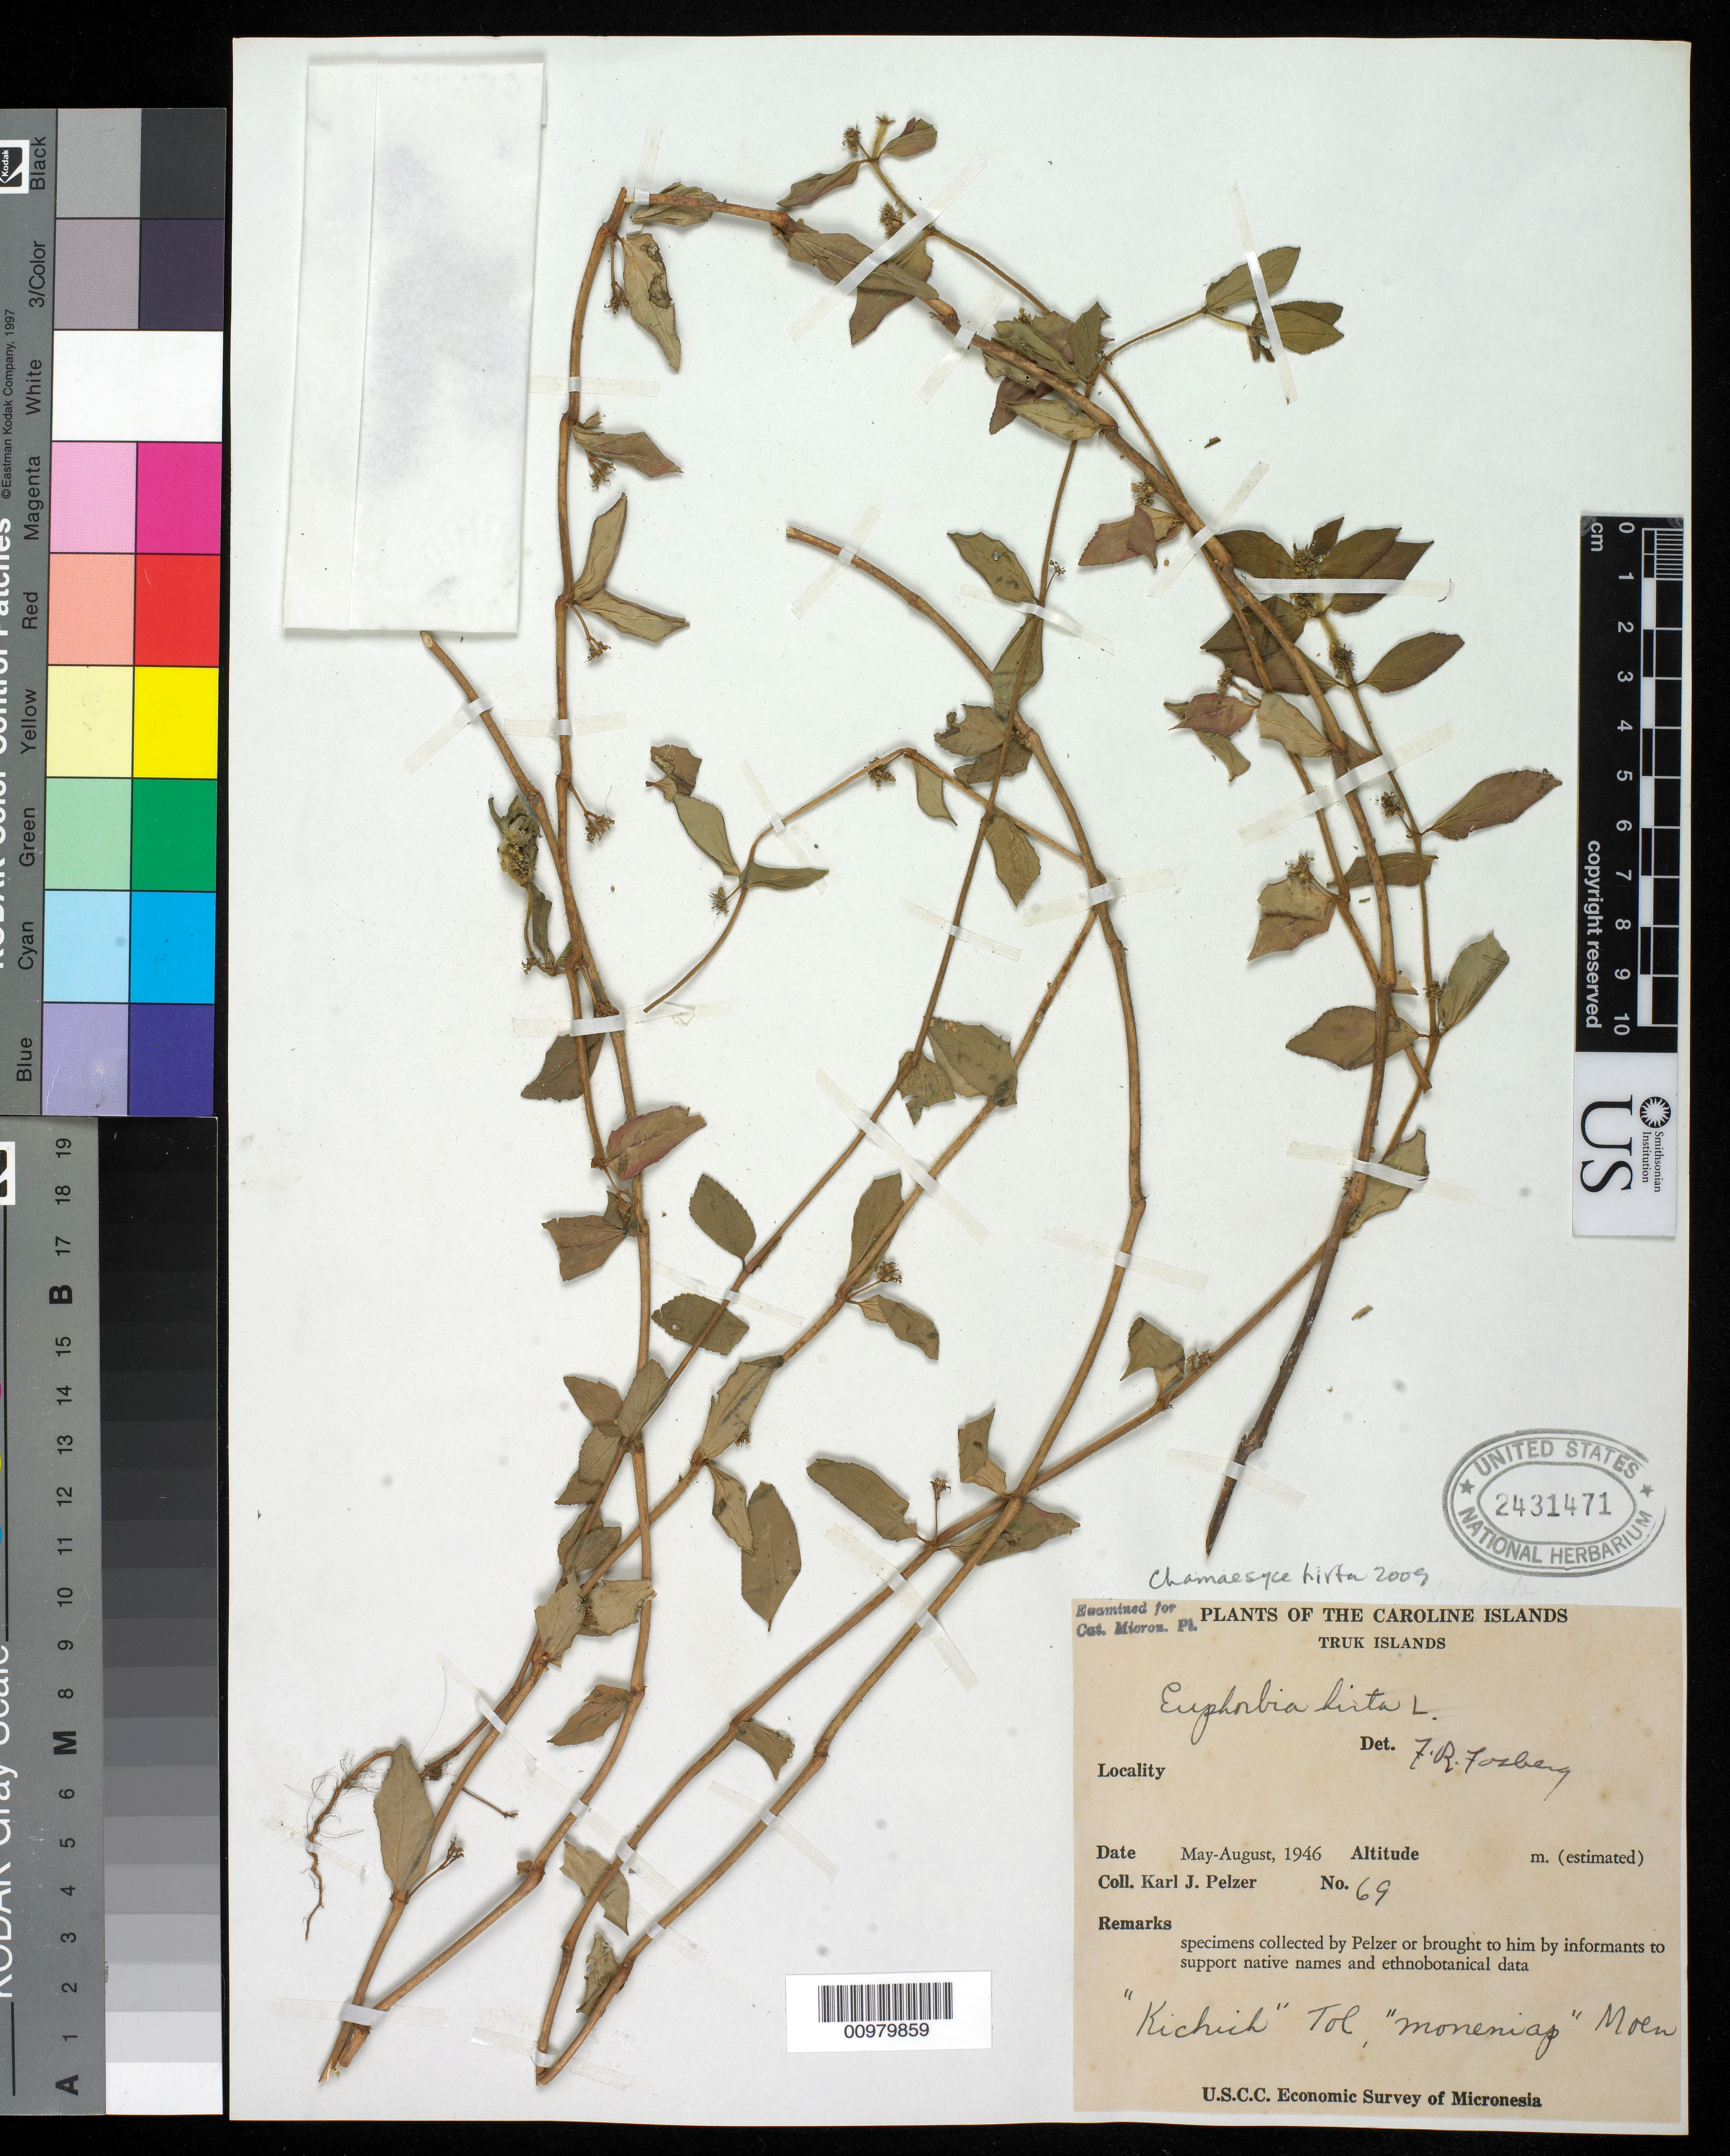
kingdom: Plantae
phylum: Tracheophyta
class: Magnoliopsida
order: Malpighiales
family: Euphorbiaceae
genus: Euphorbia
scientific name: Euphorbia hirta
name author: L.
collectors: K. J. Pelzer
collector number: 69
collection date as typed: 01 May 1946 to 31 Aug 1946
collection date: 1946-05-01/1946-08-31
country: Micronesia, Federated States of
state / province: Truk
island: Truk (Chuuk) Is.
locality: Caroline Is., Truk Is.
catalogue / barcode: US 2431471